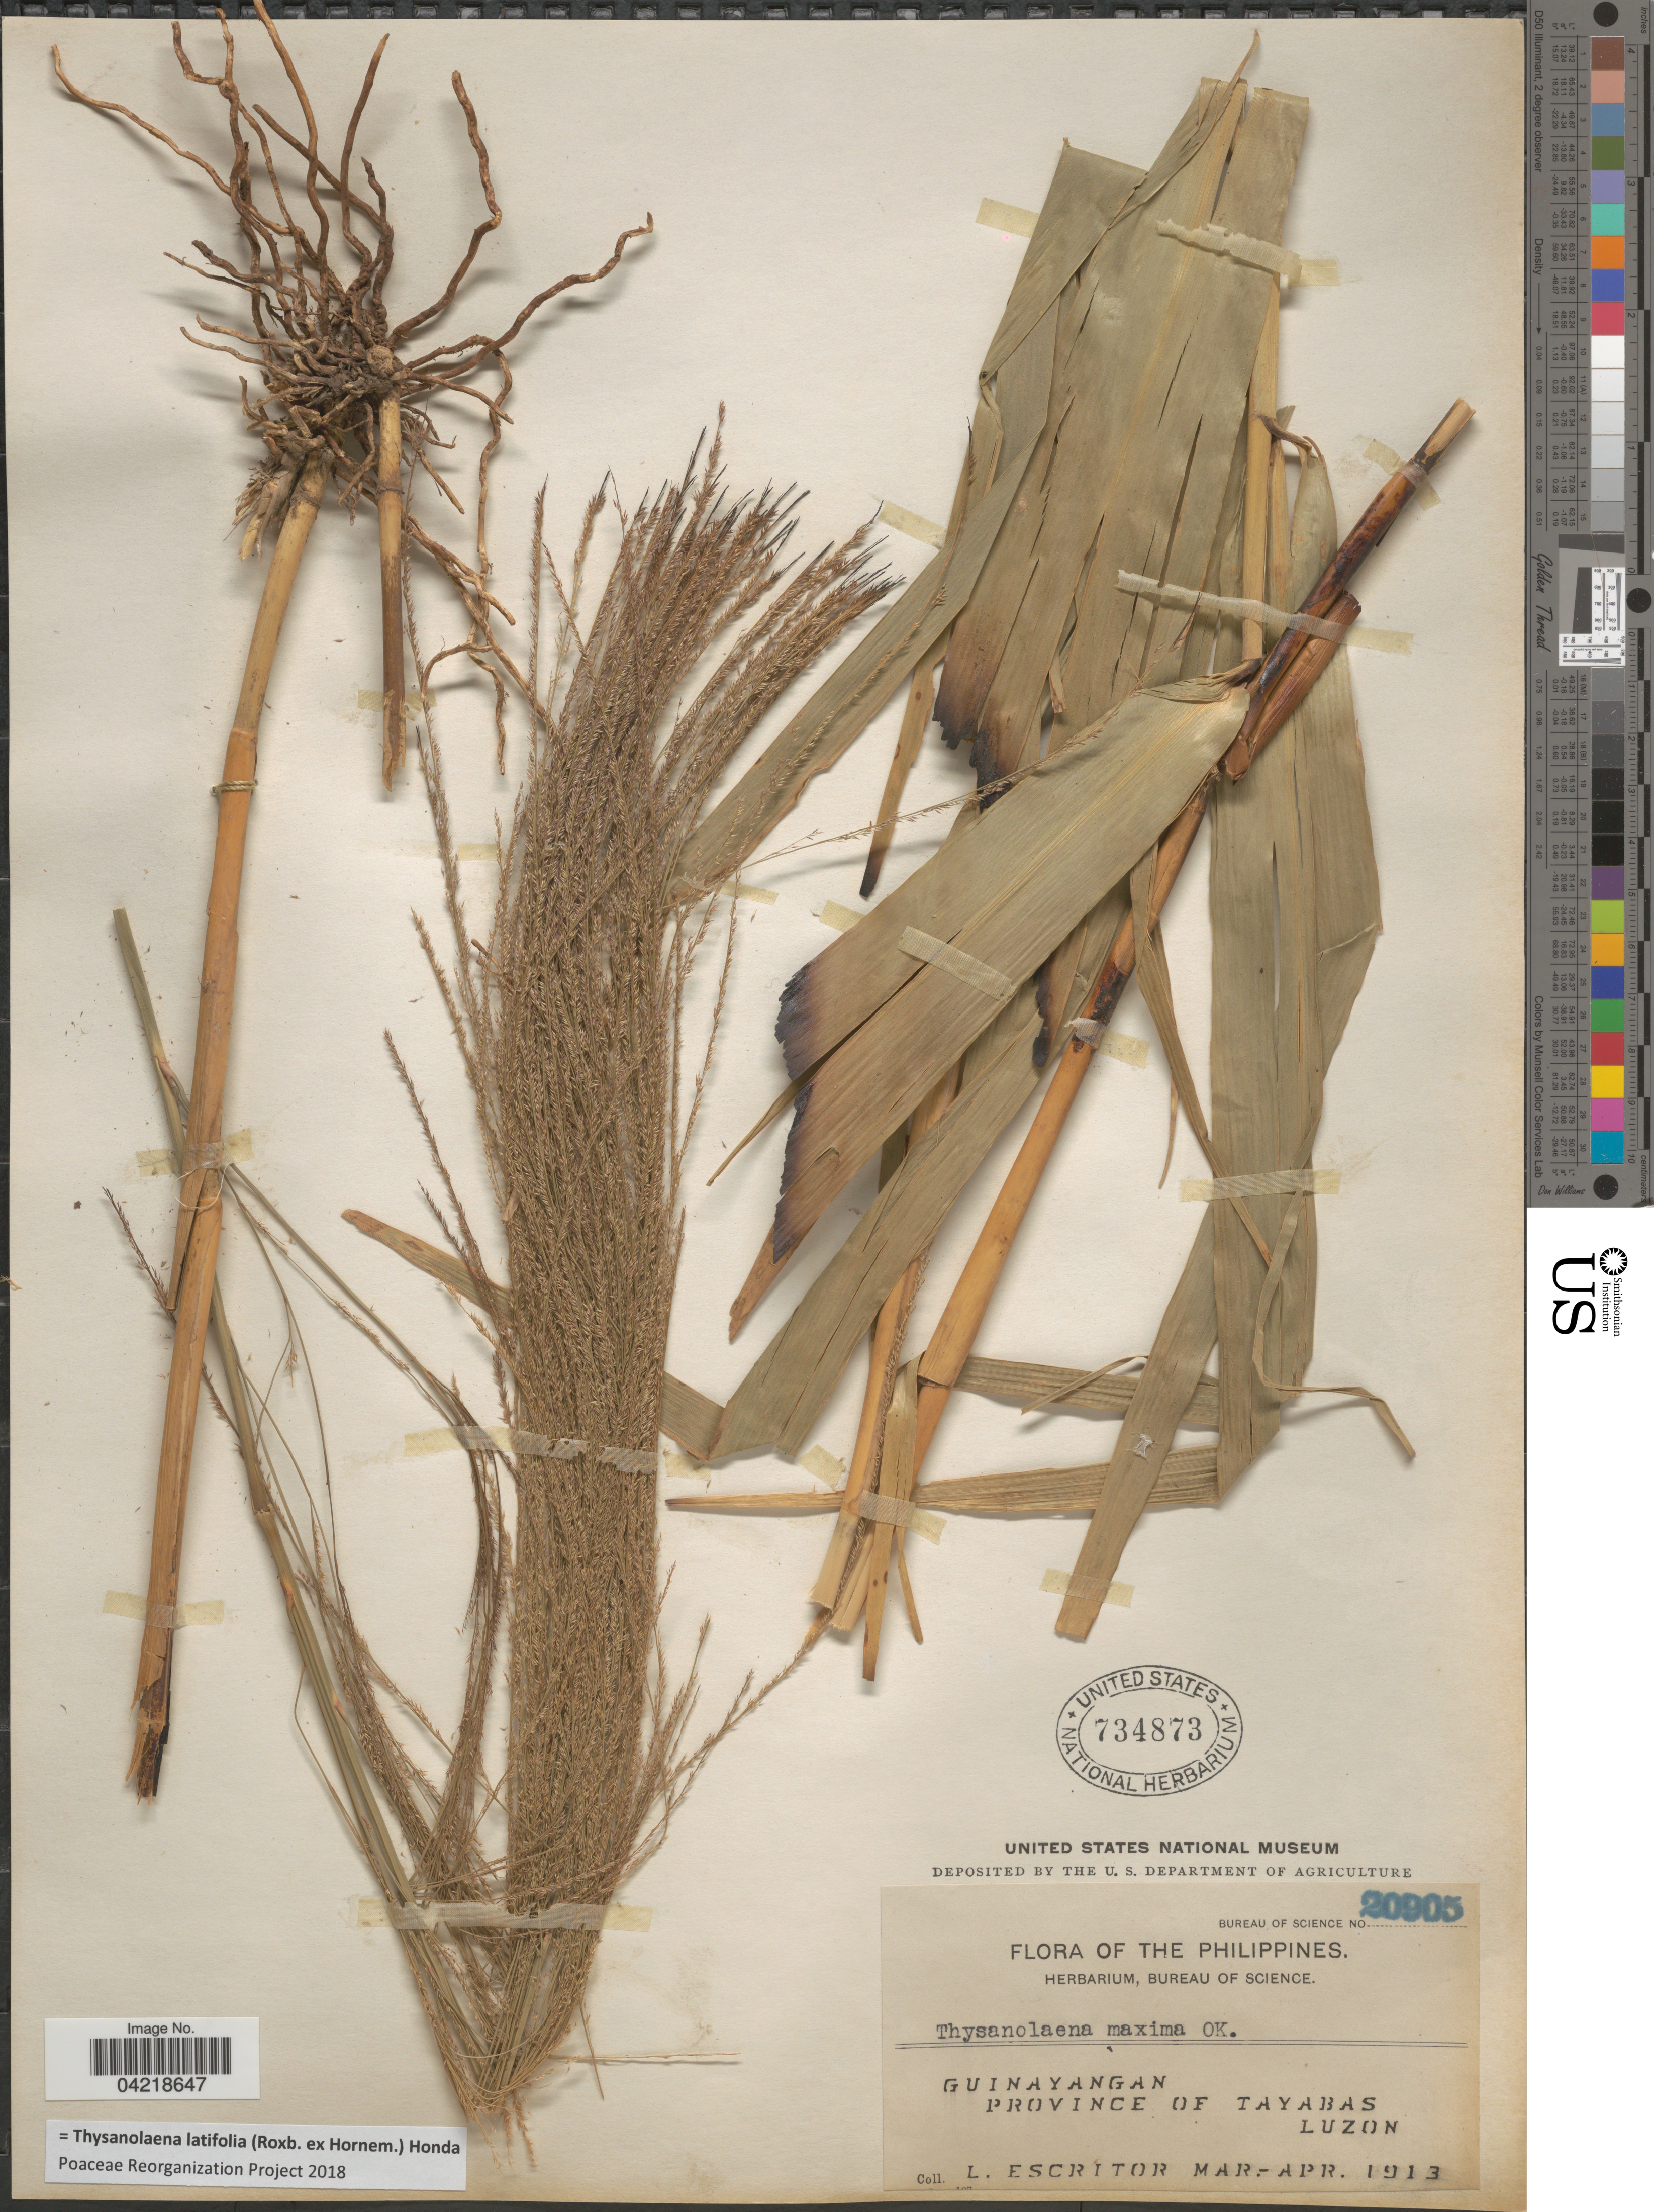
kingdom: Plantae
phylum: Tracheophyta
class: Liliopsida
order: Poales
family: Poaceae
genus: Thysanolaena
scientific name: Thysanolaena latifolia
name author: (Roxb. ex Hornem.) Honda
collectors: L. Escritor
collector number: Bureau of Science 20905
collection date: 1913-03/1913-04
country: Philippines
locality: Guinayangan. Province of Tayabas. Luzon.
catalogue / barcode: US 734873